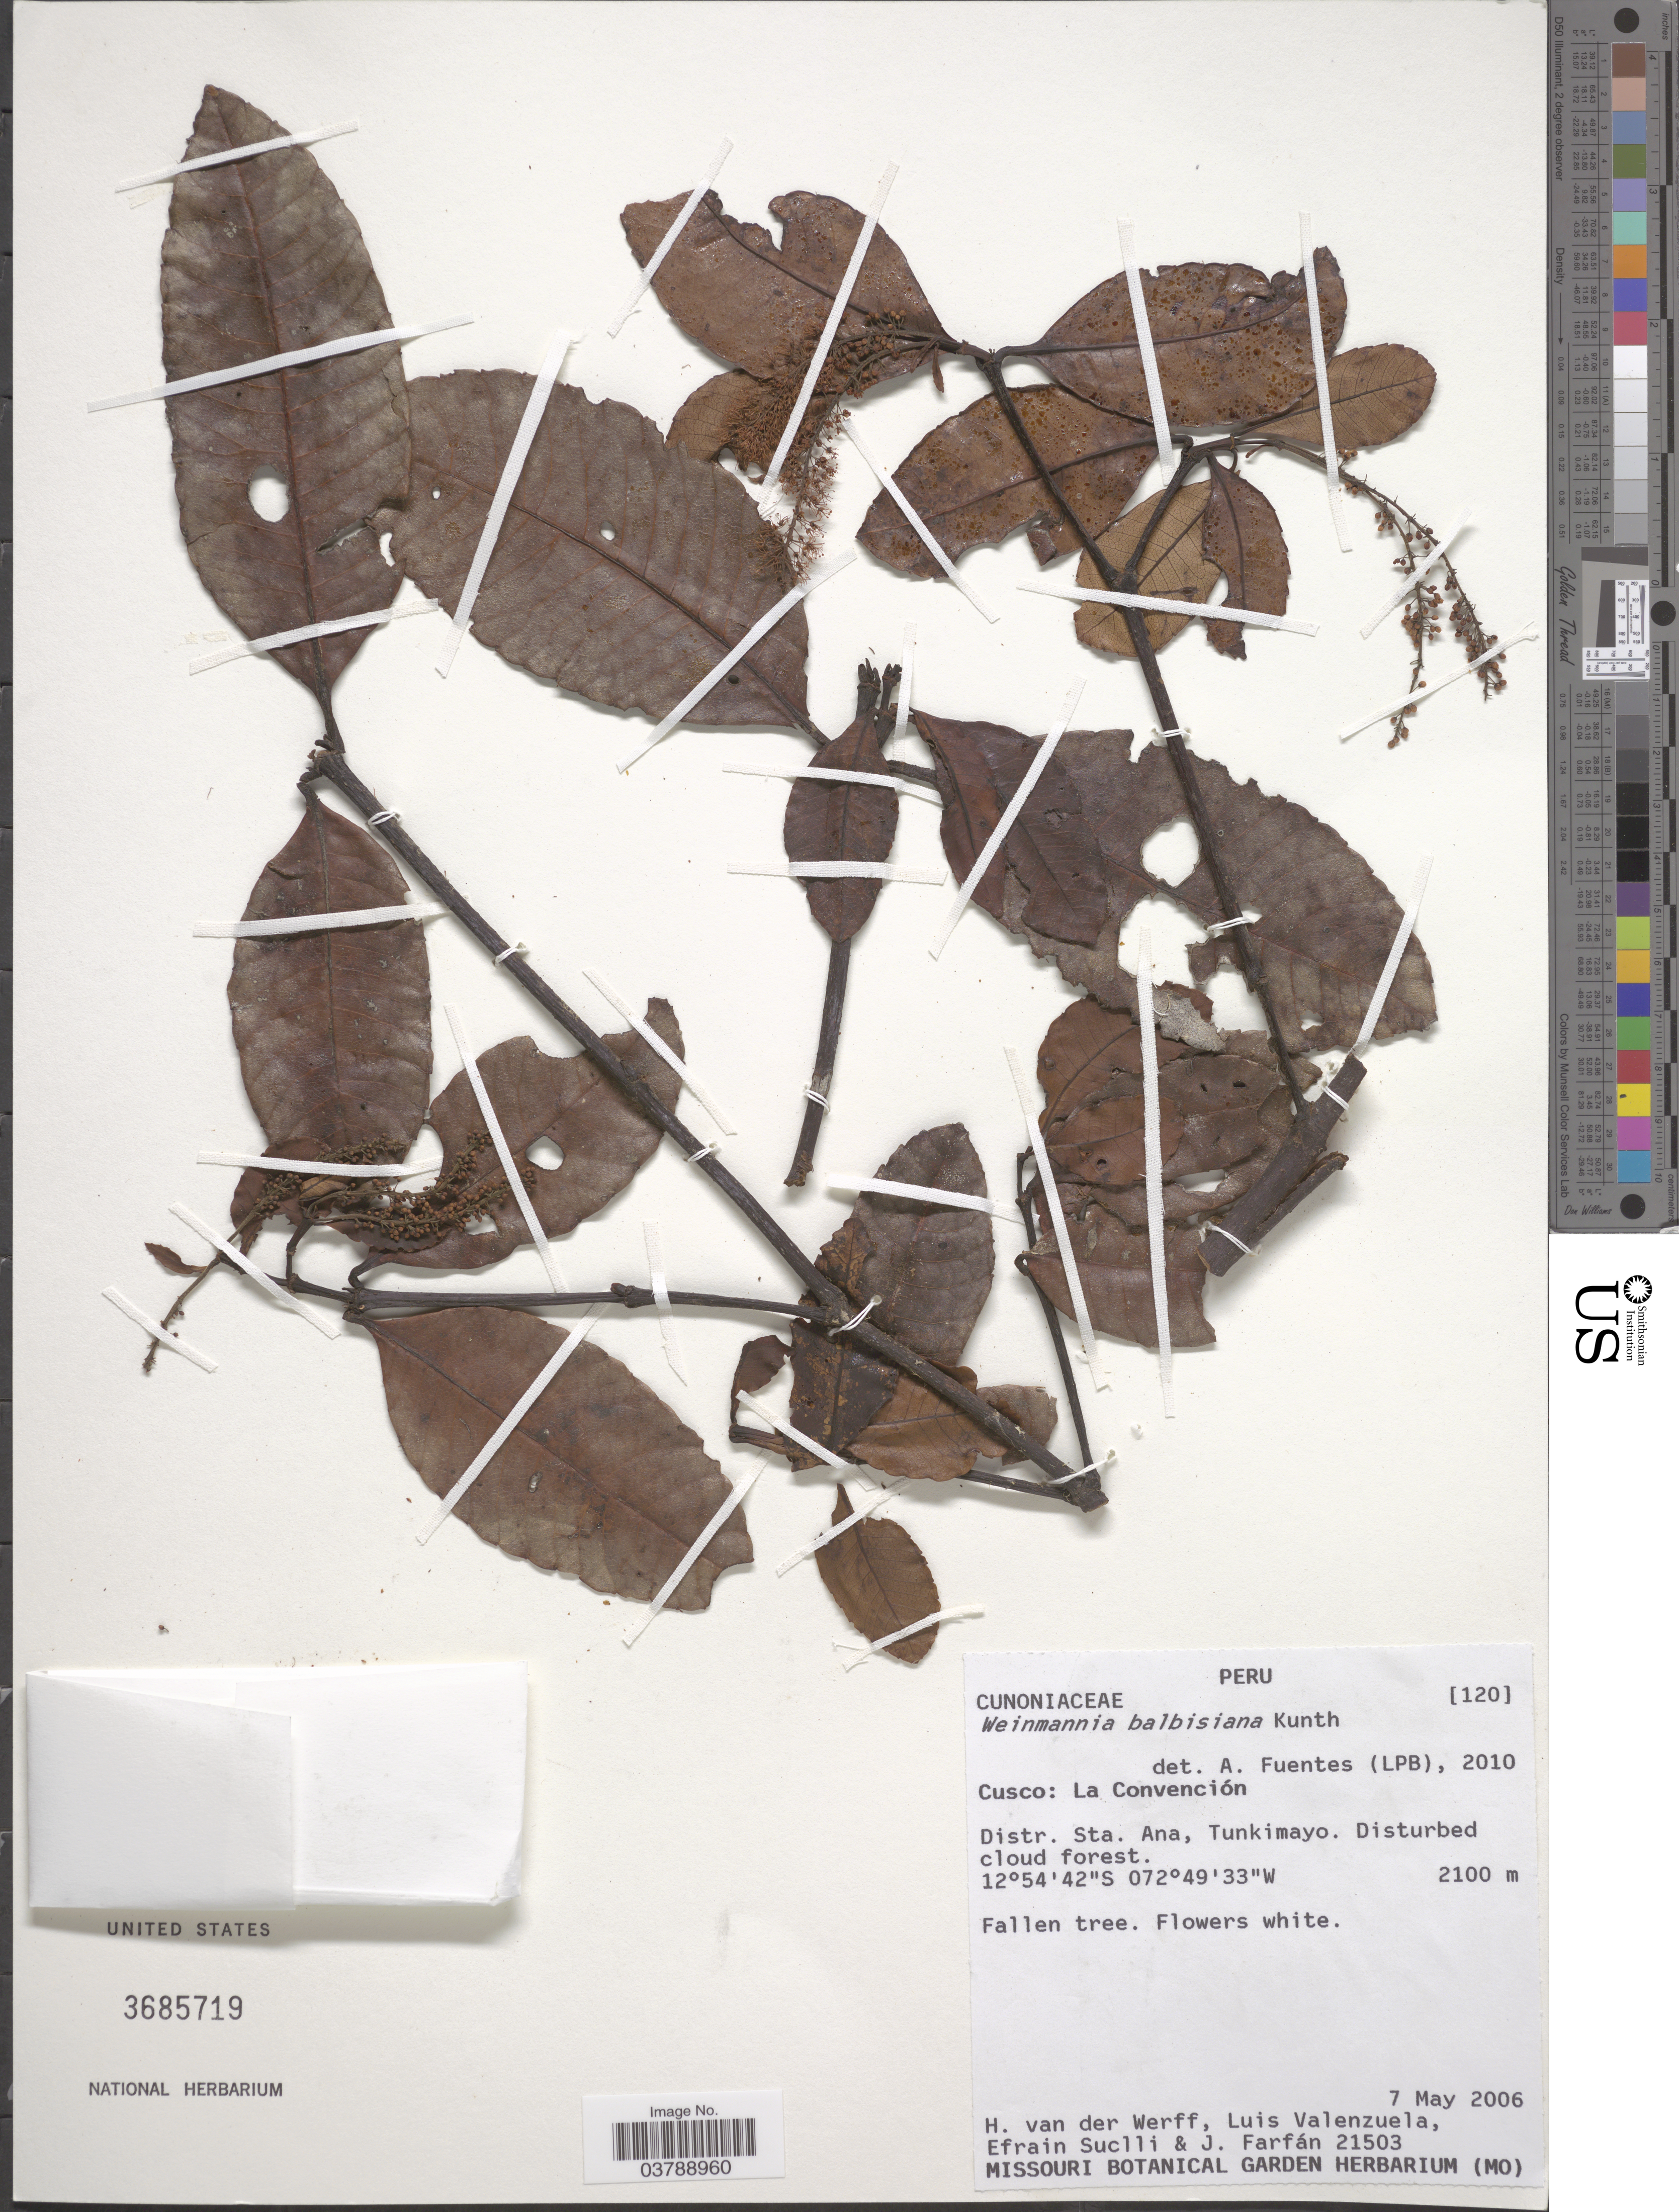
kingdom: Plantae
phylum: Tracheophyta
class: Magnoliopsida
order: Oxalidales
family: Cunoniaceae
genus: Weinmannia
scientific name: Weinmannia balbisiana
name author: Kunth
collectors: H. van der Werff, L. Valenzuela, E. Suclli & J. Farfán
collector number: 21503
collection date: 2006-05-07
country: Peru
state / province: Cusco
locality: La Convención. Distr. Sta. Ana, Tunkimayo.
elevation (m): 2100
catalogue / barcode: US 3685719